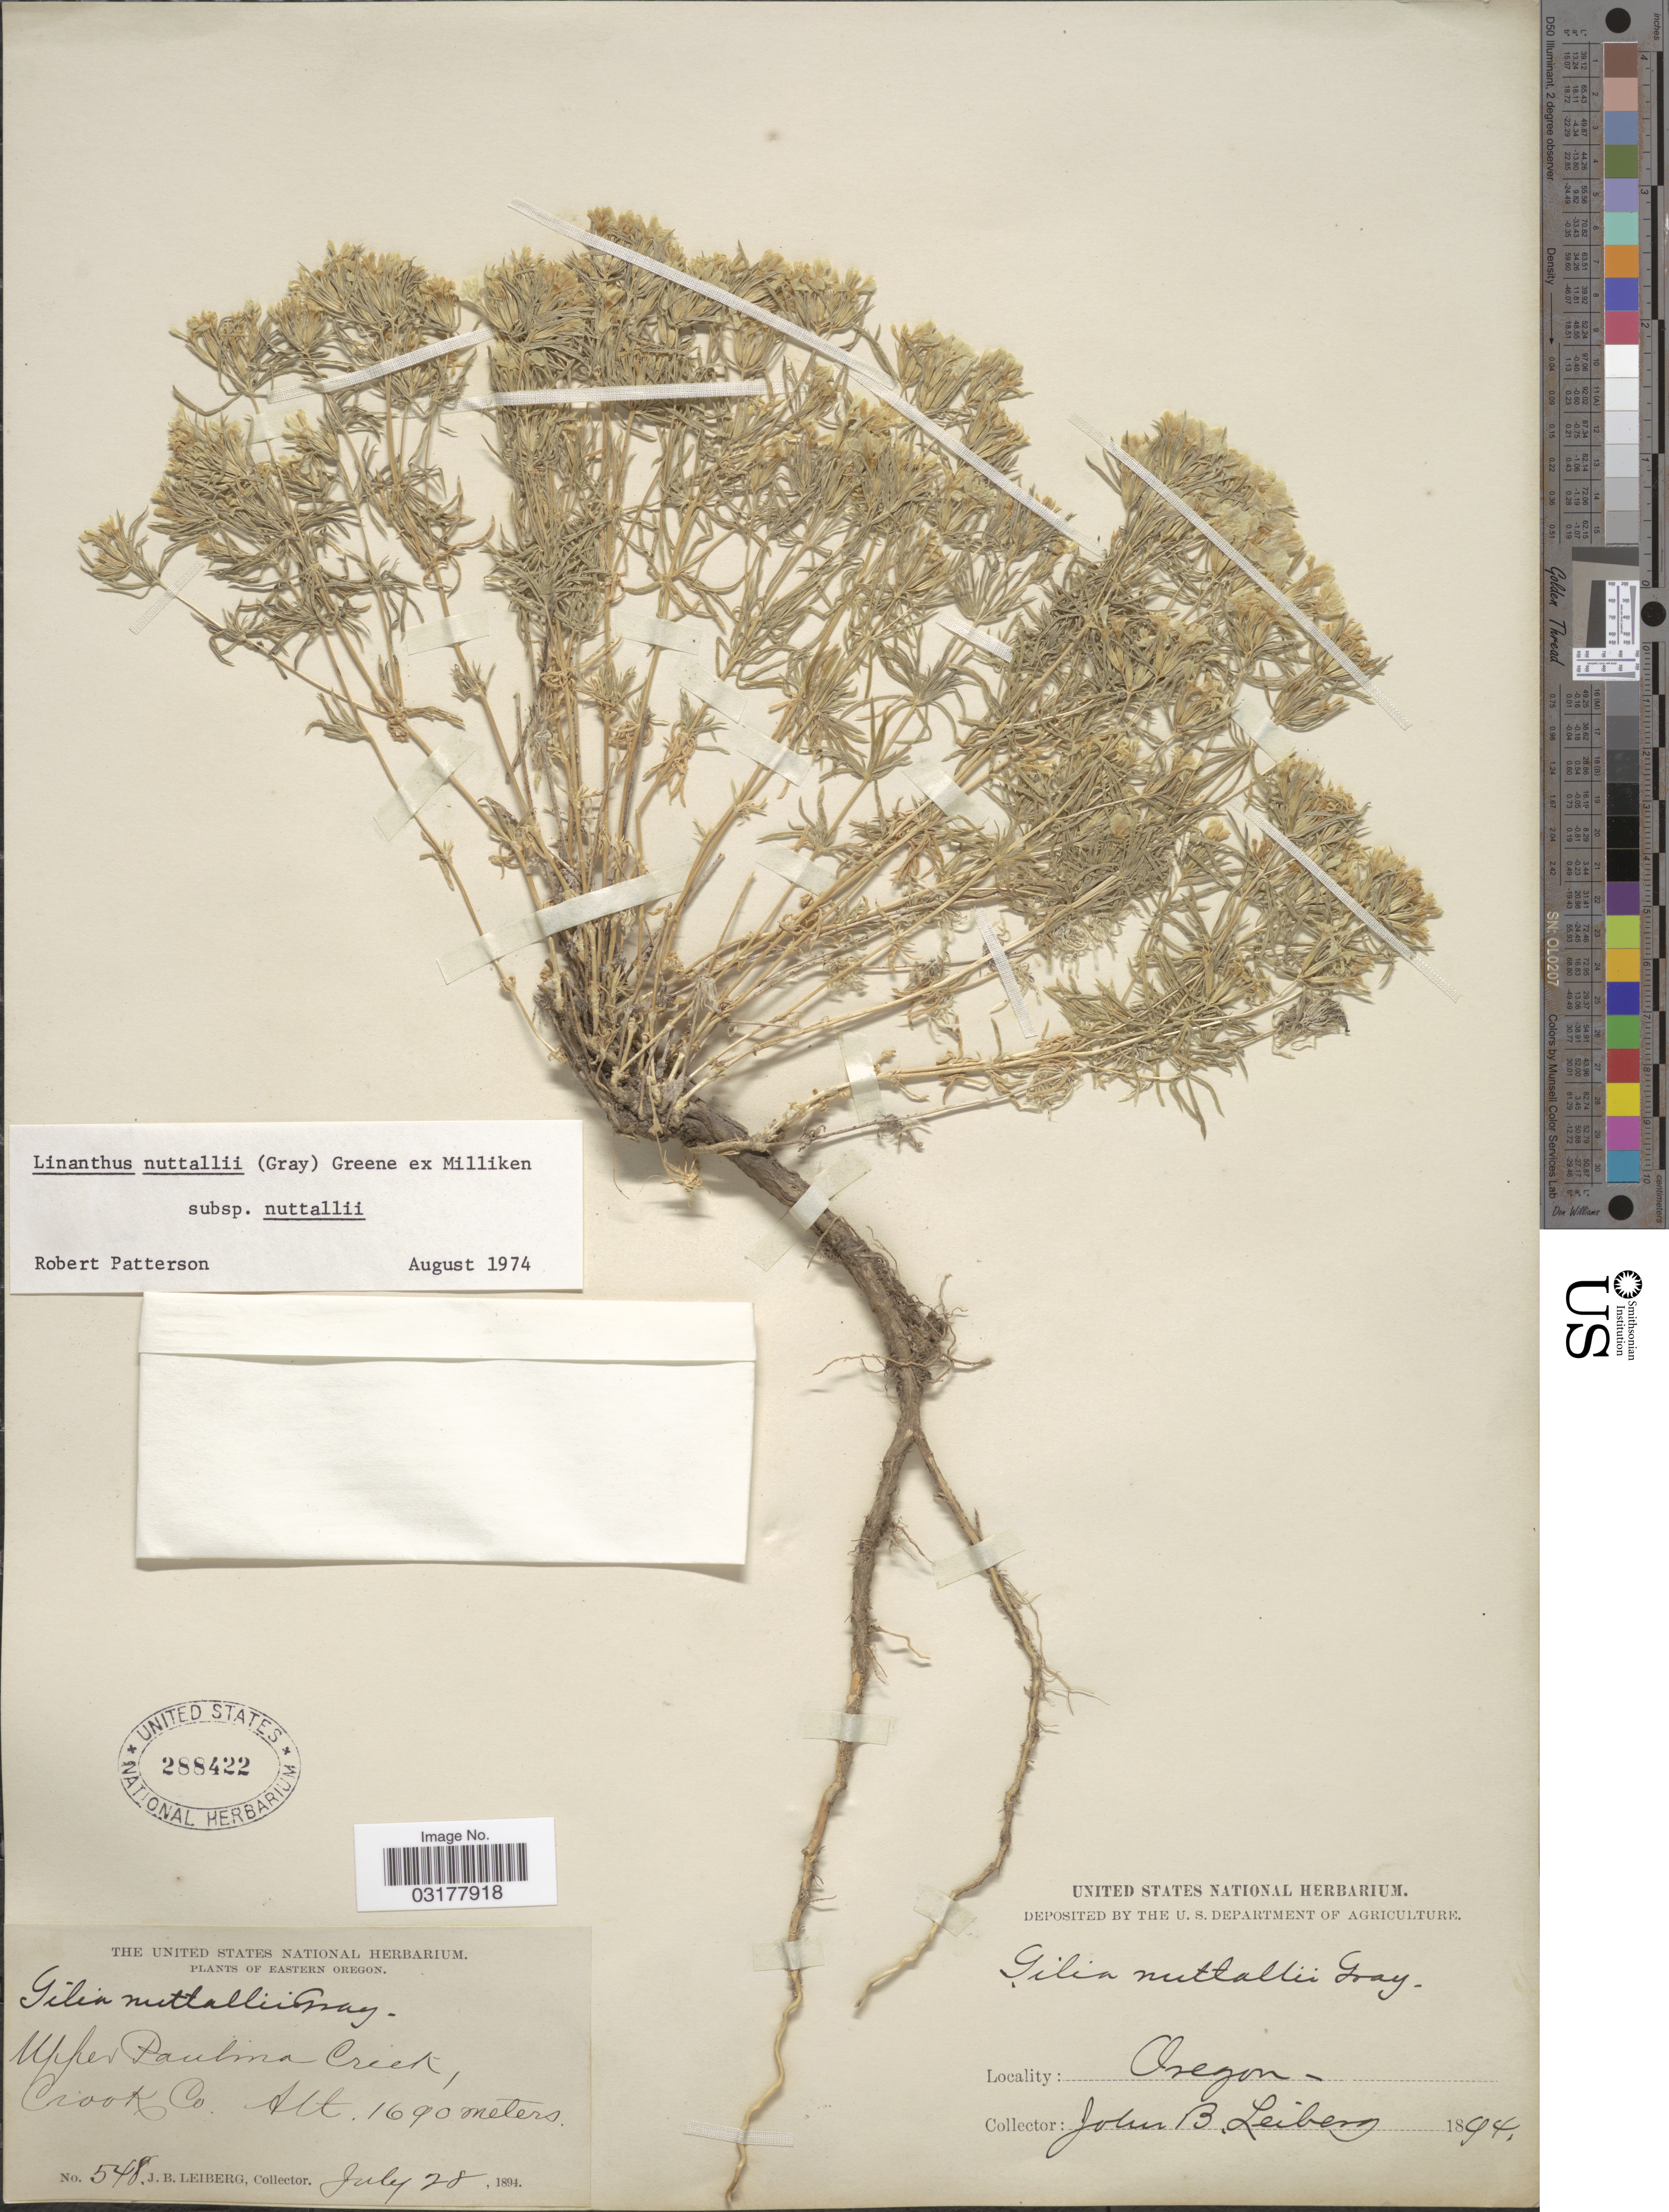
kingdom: Plantae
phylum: Tracheophyta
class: Magnoliopsida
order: Ericales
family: Polemoniaceae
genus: Leptosiphon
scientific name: Leptosiphon nuttallii subsp. nuttallii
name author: (A. Gray) J.M. Porter & L.A. Johnson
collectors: J. B. Leiberg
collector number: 548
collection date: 1894-07-28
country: United States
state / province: Oregon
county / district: Crook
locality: Eastern Oregon. Crook Co.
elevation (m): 1690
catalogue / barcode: US 288422